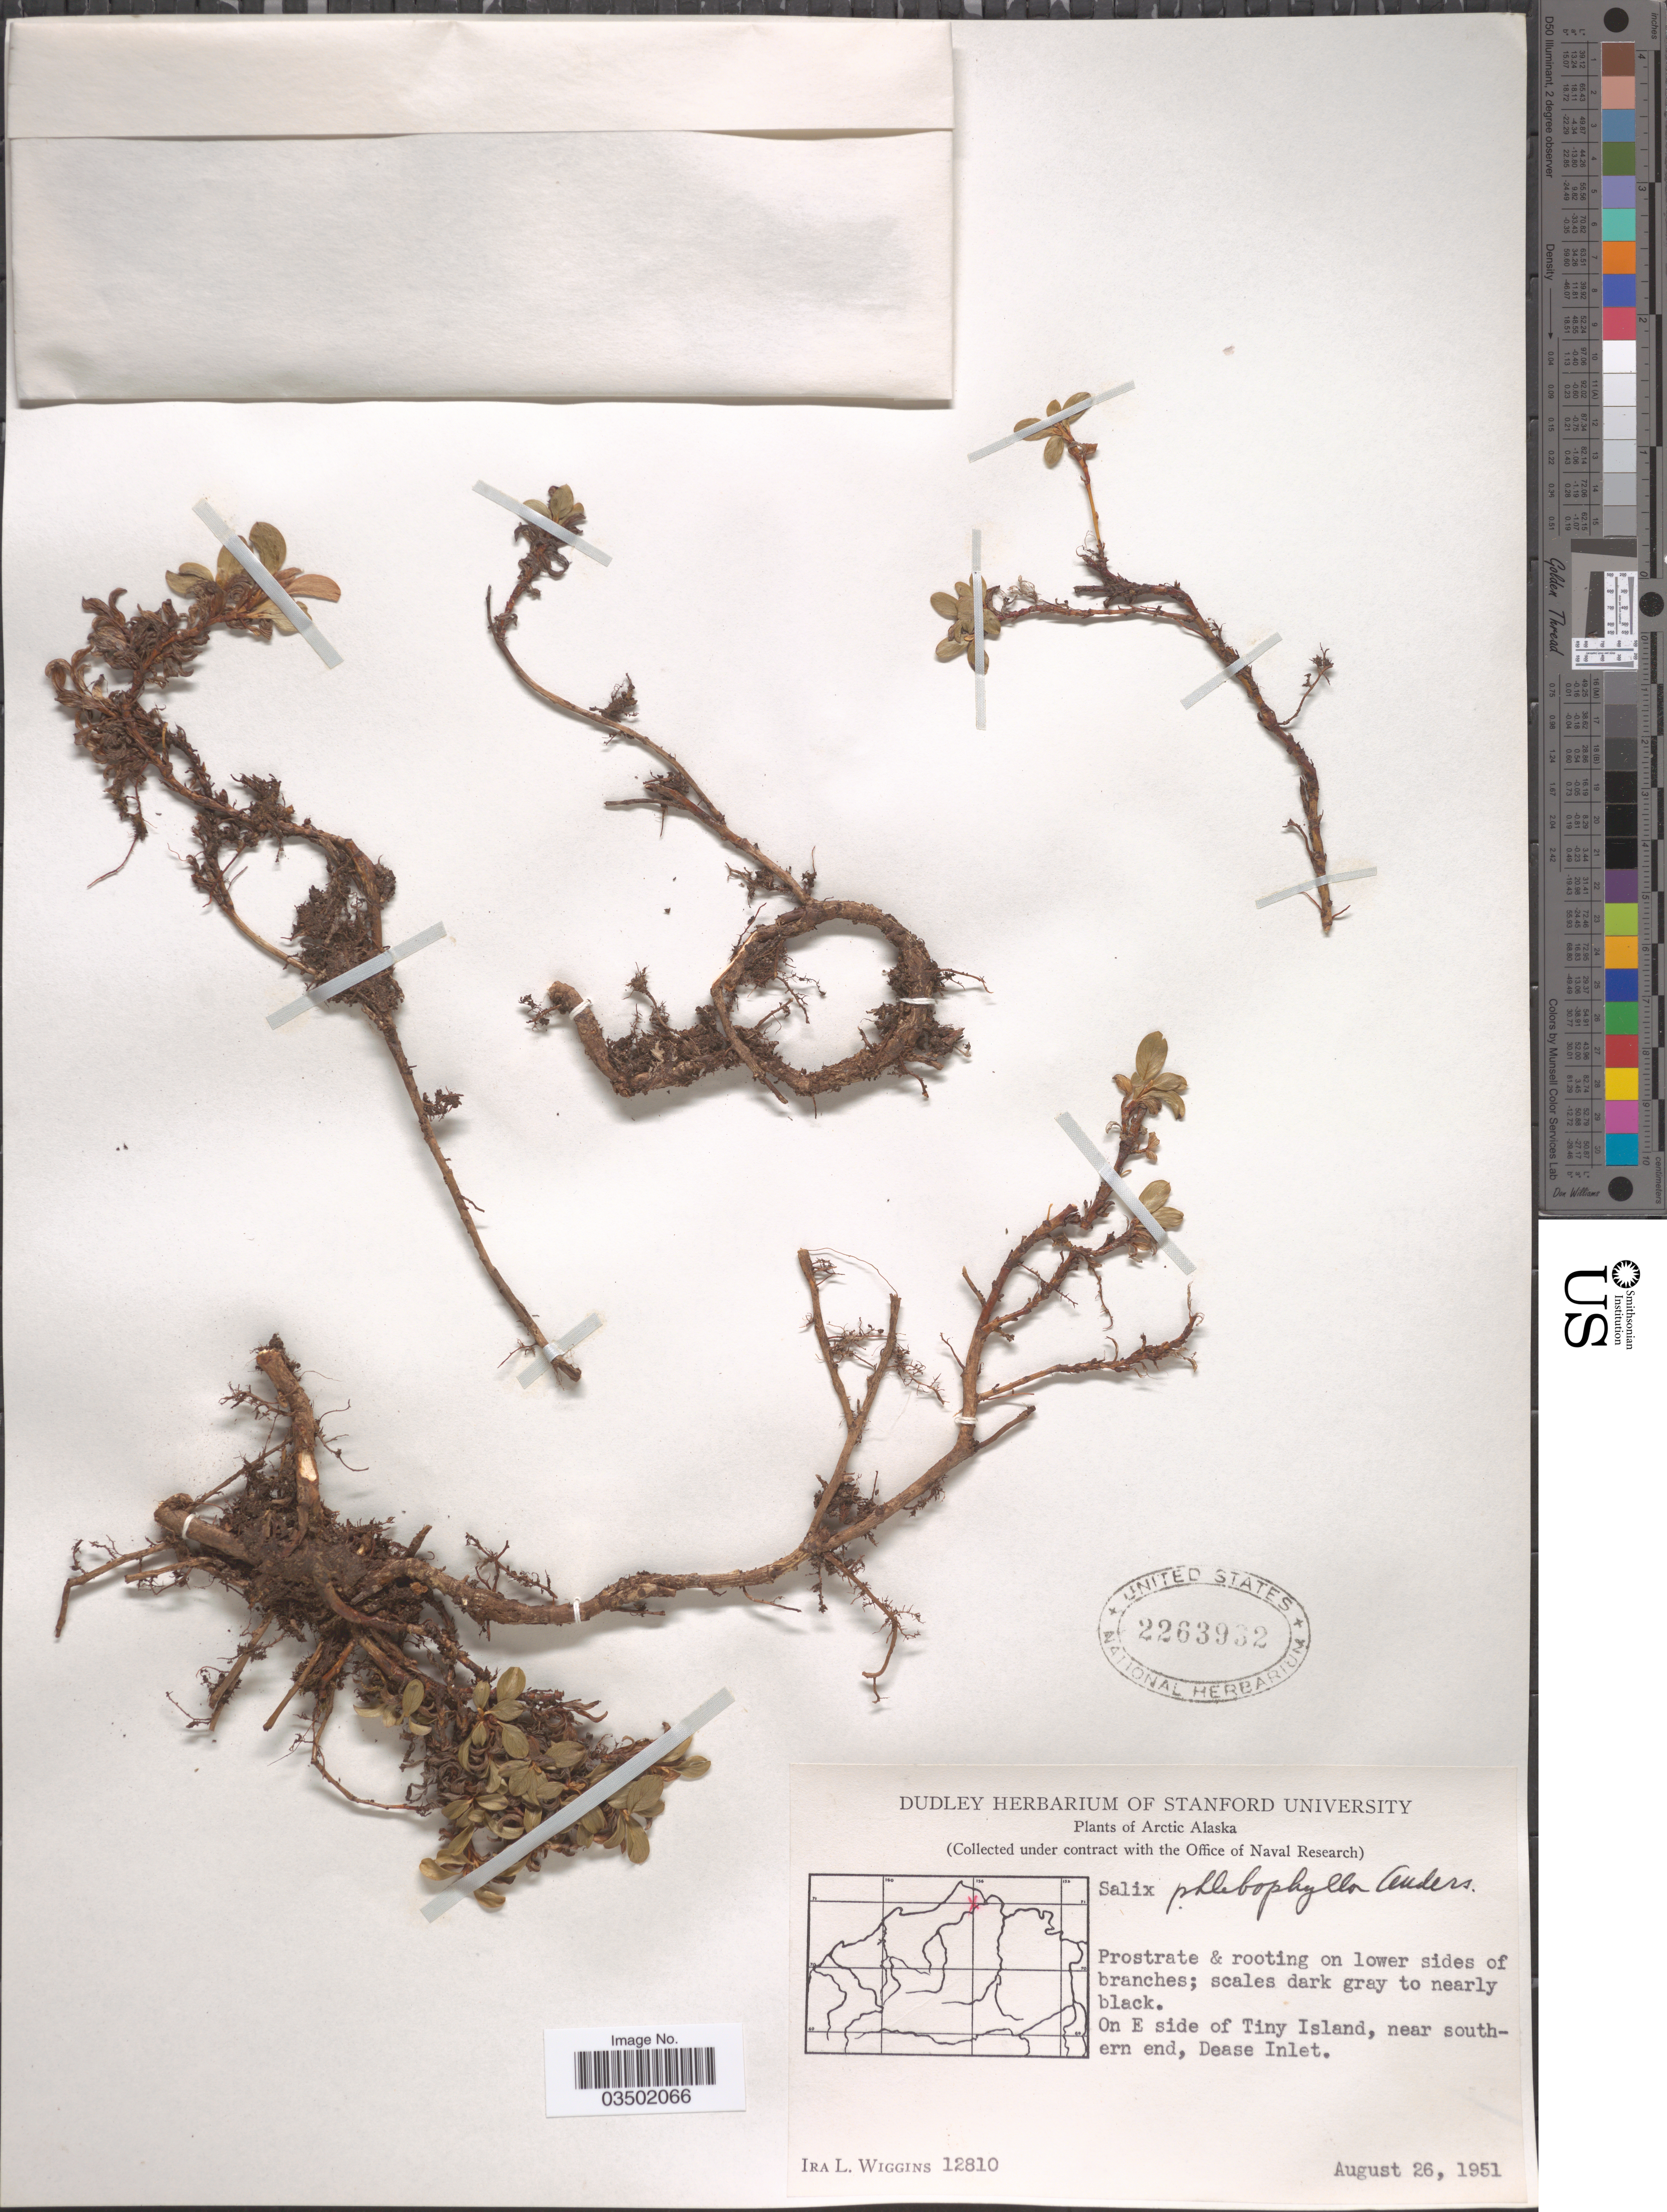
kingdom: Plantae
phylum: Tracheophyta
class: Magnoliopsida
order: Malpighiales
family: Salicaceae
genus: Salix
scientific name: Salix phlebophylla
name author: Andersson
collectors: I. L. Wiggins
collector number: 12810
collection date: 1951-08-26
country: United States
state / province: Alaska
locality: Arctic Alaska. On E side of Tiny Island, near southern end, Dease Inlet.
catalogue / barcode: US 2263932